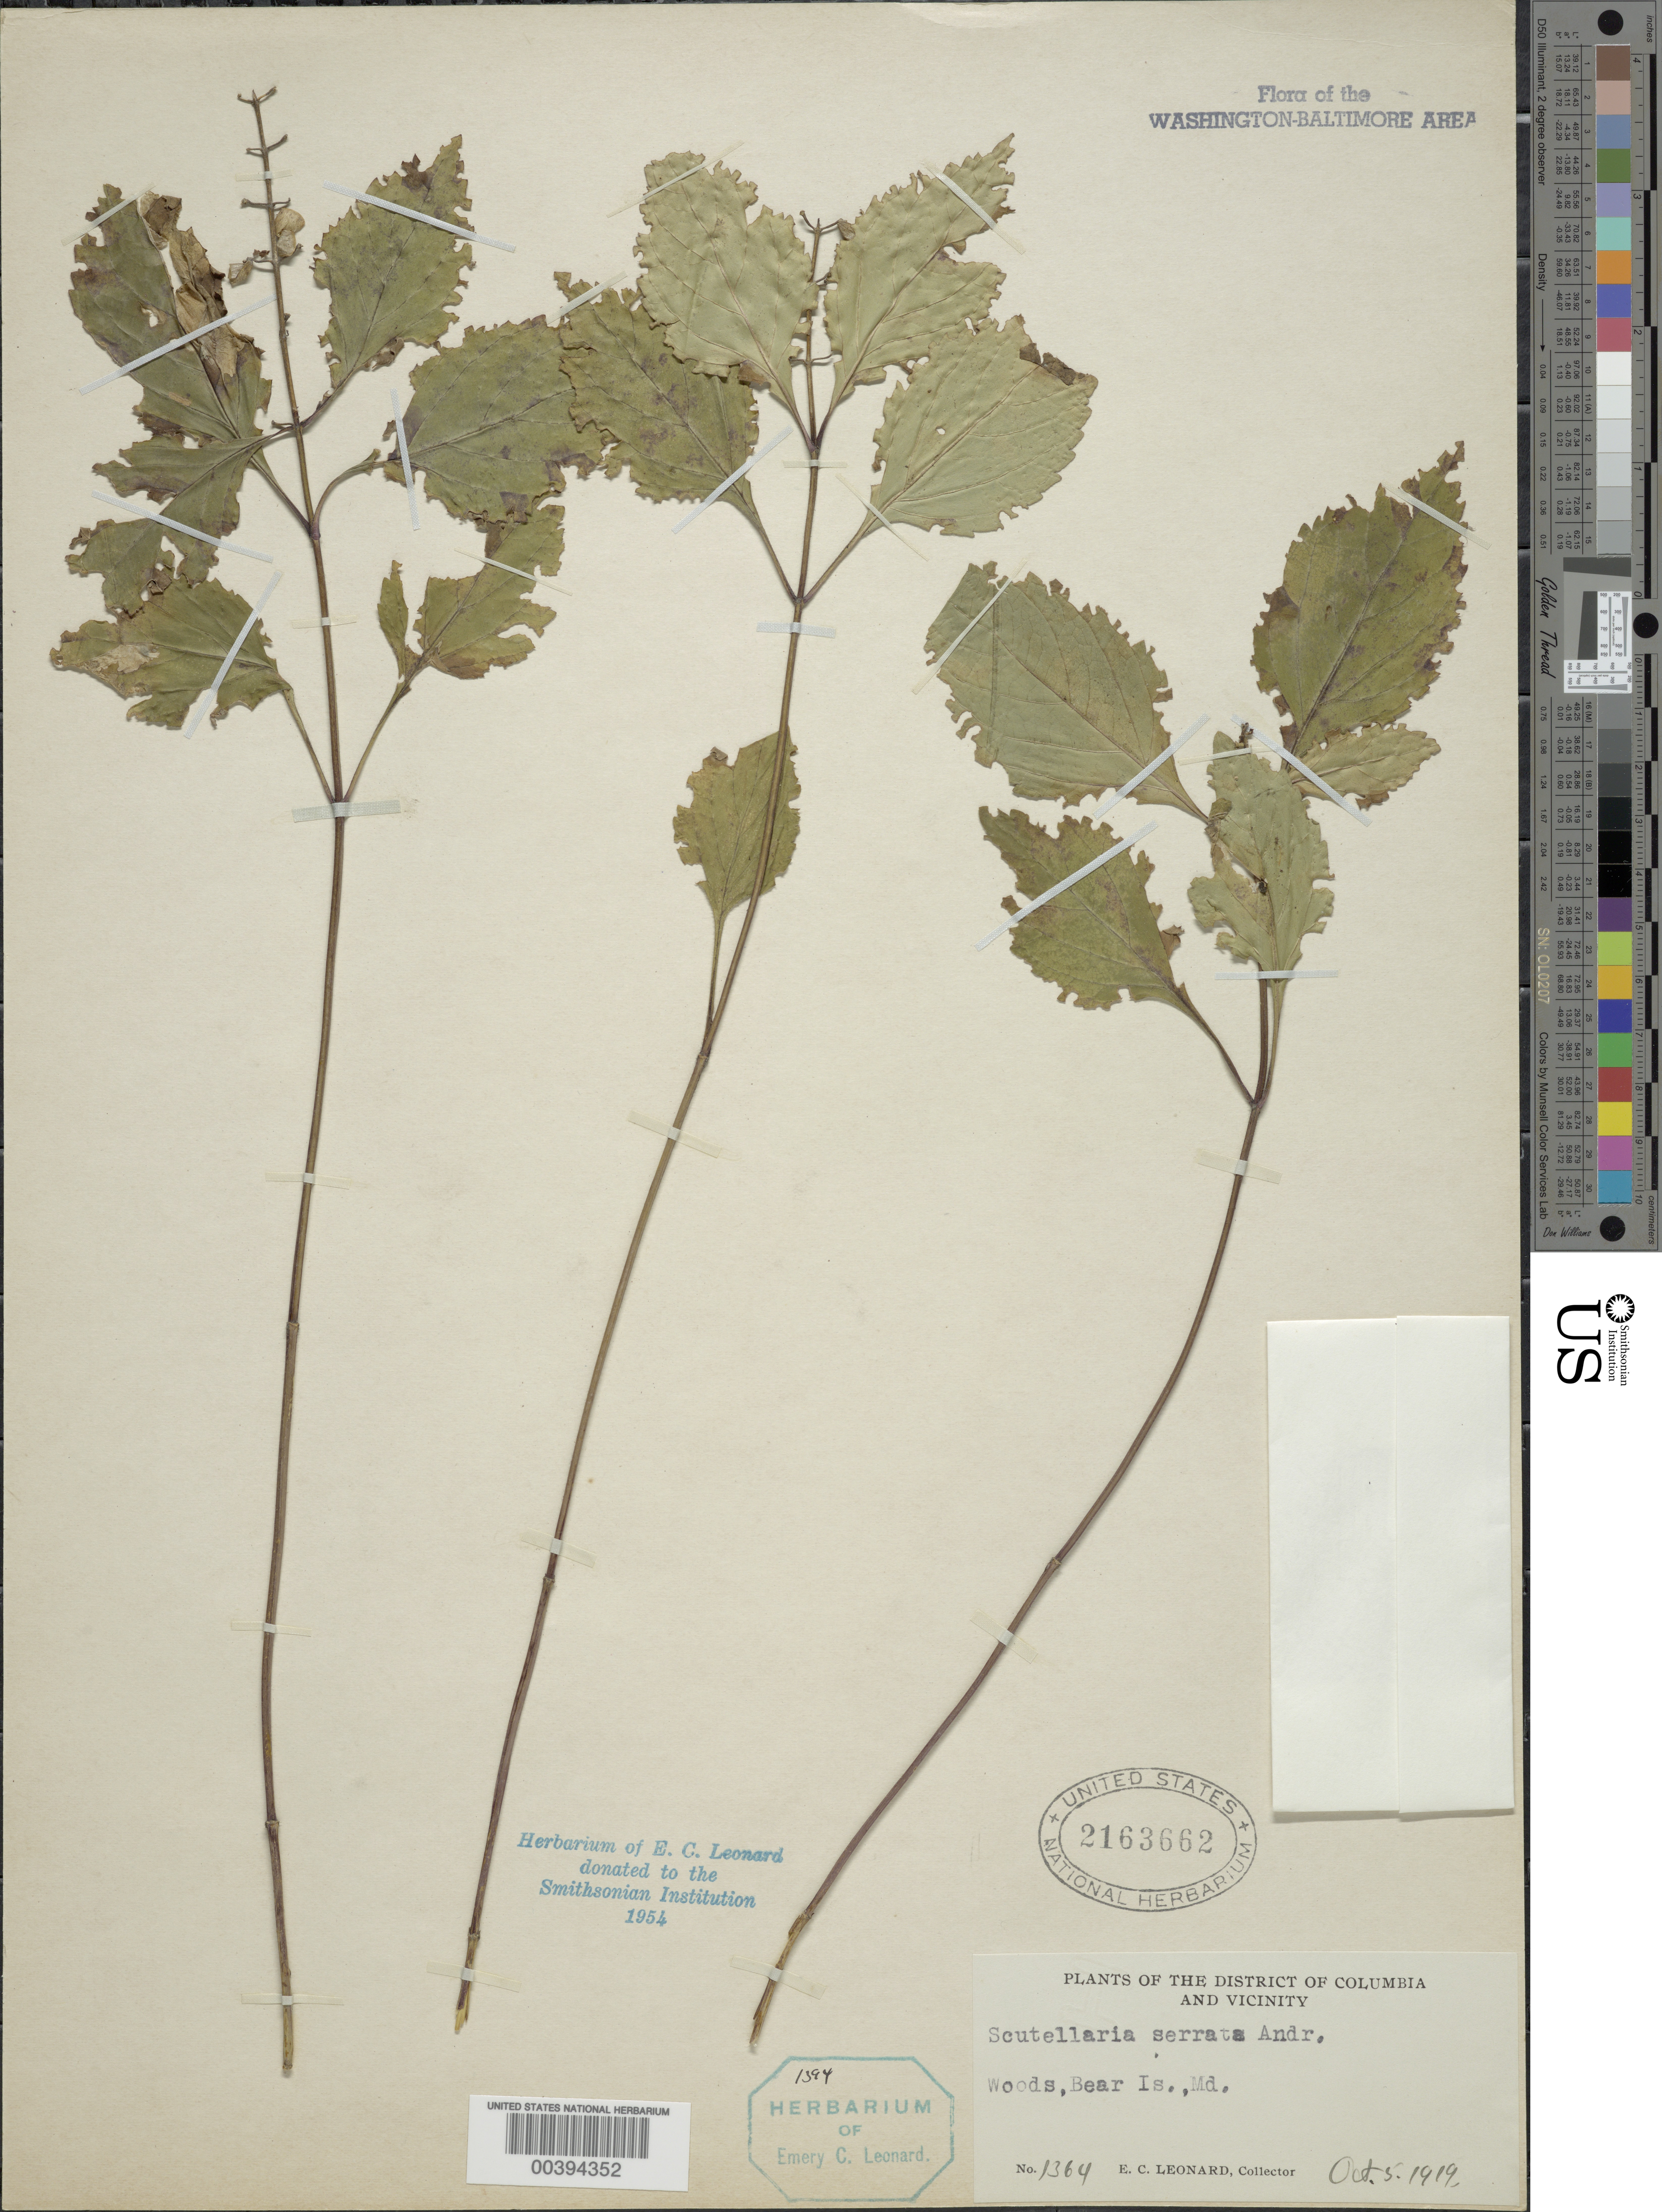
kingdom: Plantae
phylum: Tracheophyta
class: Magnoliopsida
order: Lamiales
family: Lamiaceae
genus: Scutellaria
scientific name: Scutellaria serrata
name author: Andrews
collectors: E. C. Leonard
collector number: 1364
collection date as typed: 05 Oct 1919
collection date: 1919-10-05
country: United States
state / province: Maryland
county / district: Montgomery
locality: Bear Island C. & O. Canal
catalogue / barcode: US 2163662